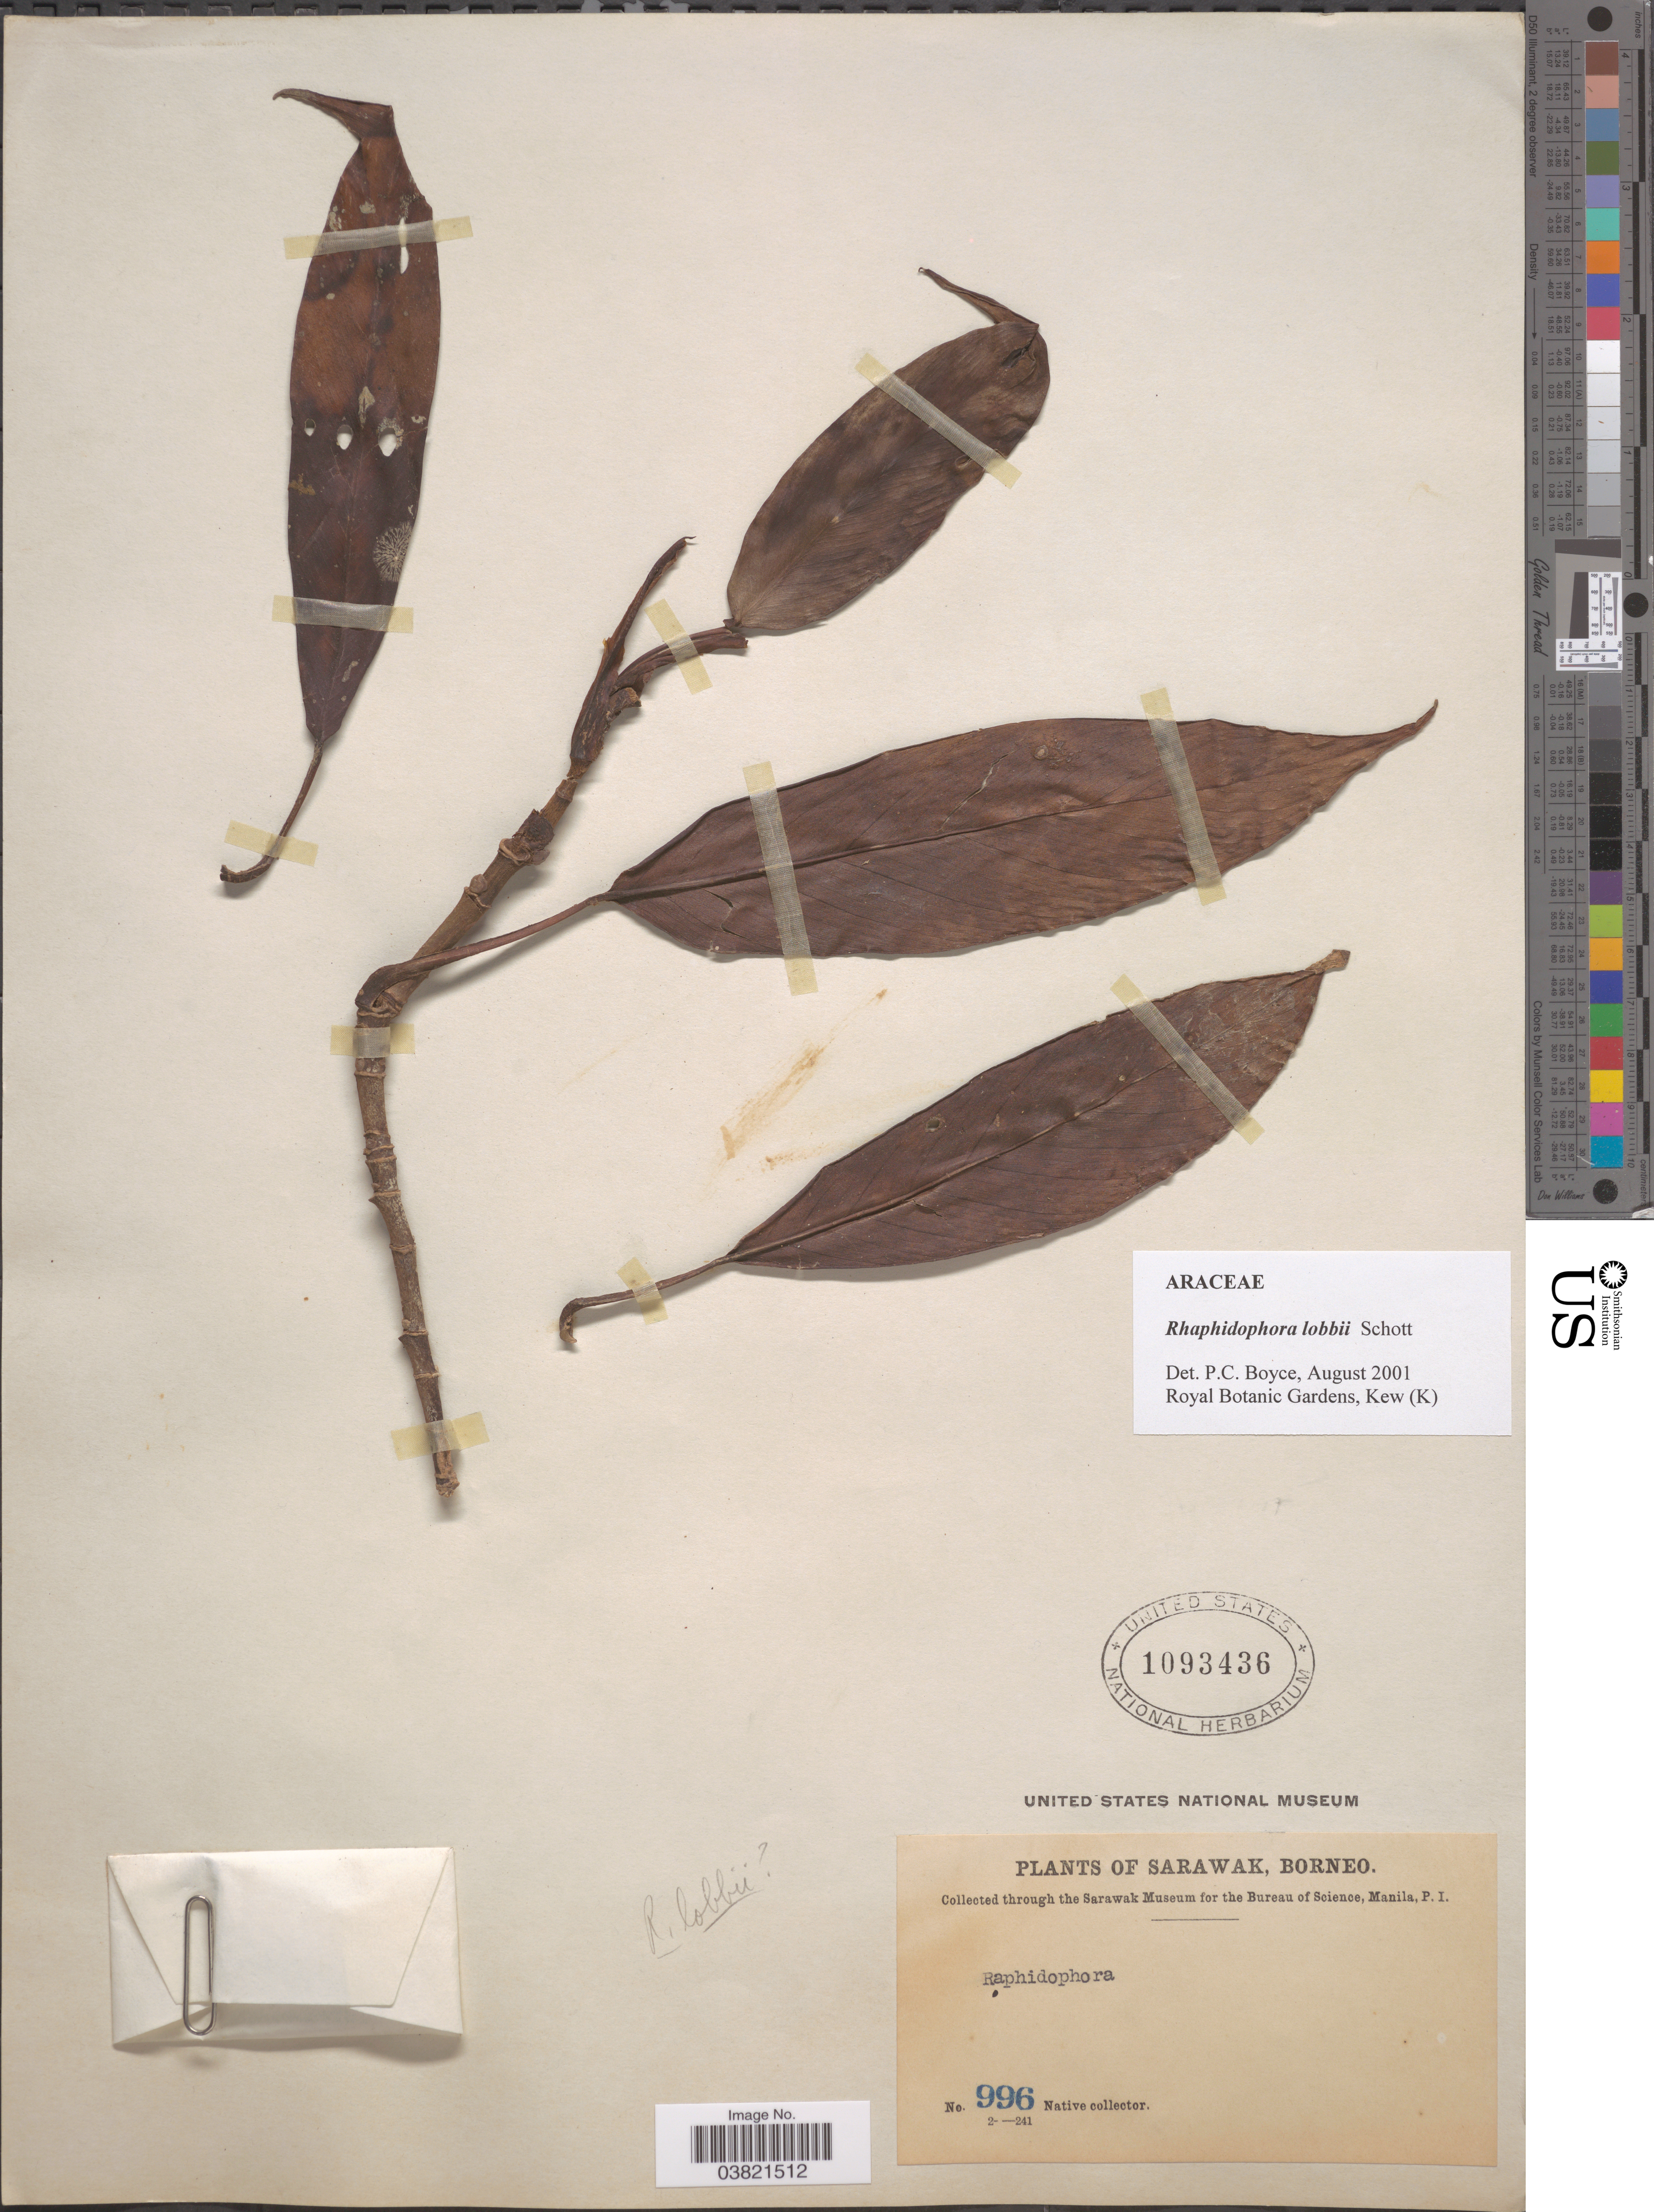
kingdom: Plantae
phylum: Tracheophyta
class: Liliopsida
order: Alismatales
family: Araceae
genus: Rhaphidophora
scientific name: Rhaphidophora lobbii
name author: Schott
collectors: Native collector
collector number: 996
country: Malaysia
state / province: Sarawak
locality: Borneo.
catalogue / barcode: US 1093436